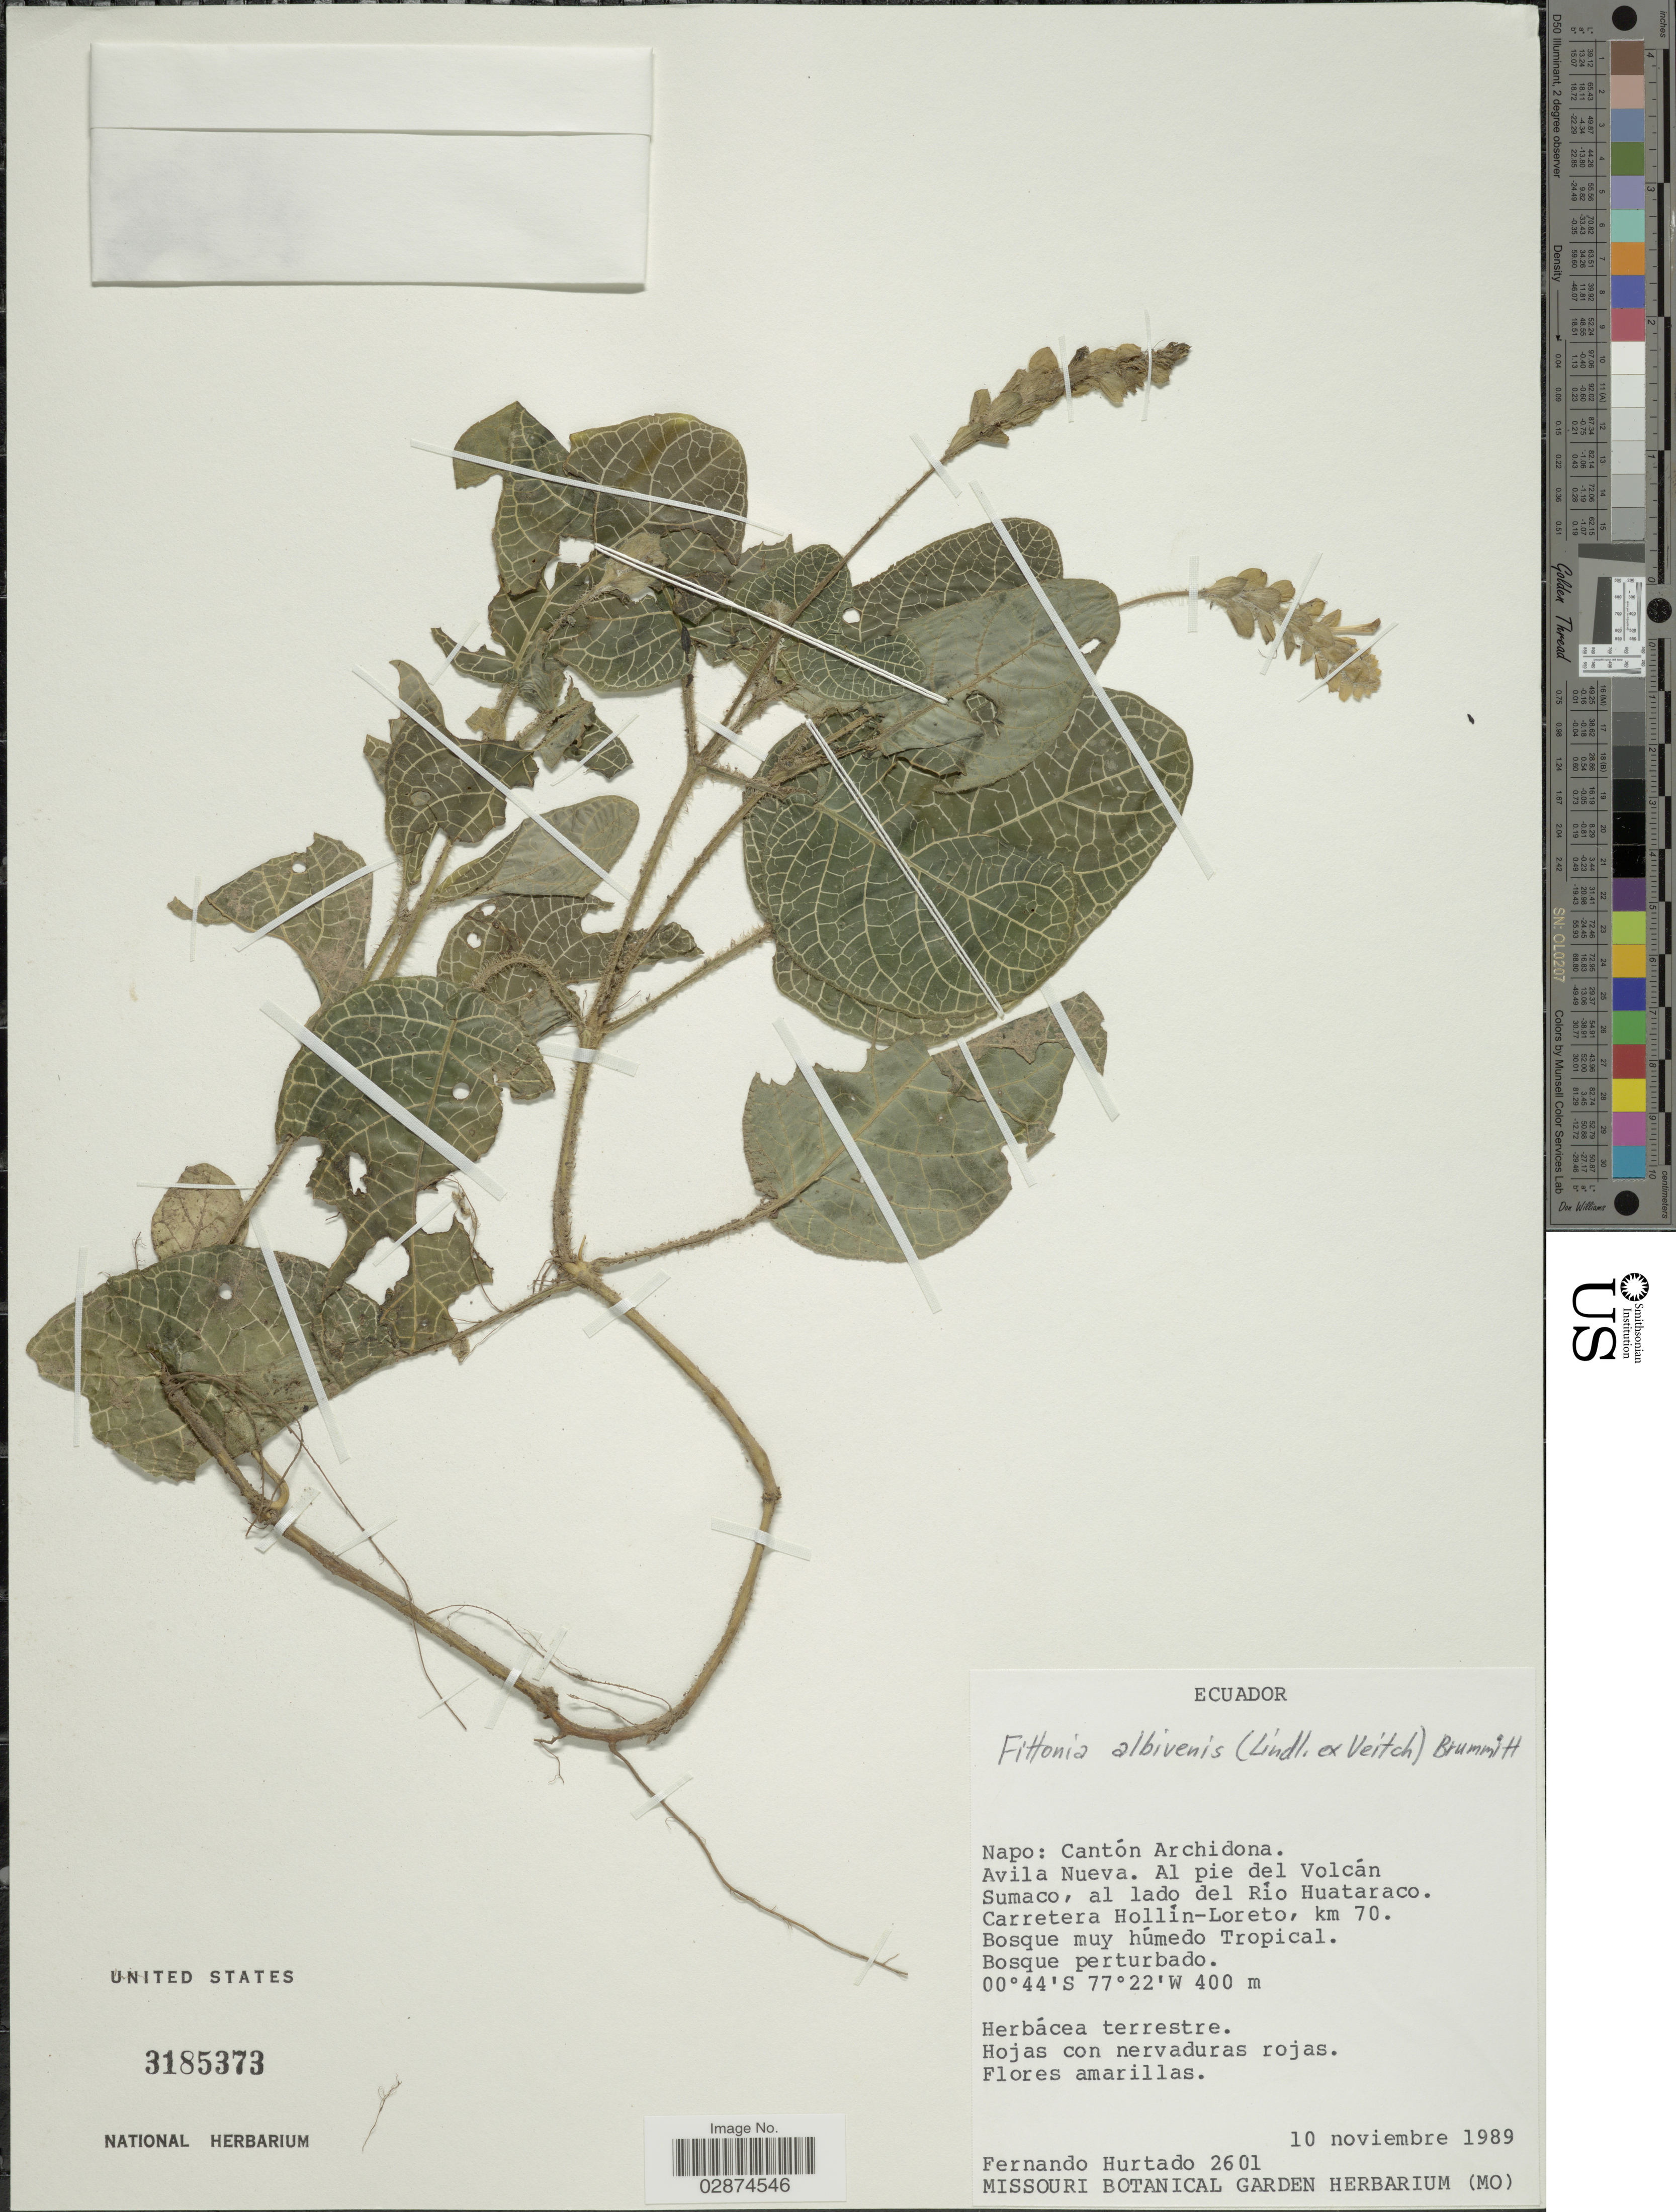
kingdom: Plantae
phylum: Tracheophyta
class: Magnoliopsida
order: Lamiales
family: Acanthaceae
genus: Fittonia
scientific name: Fittonia albivenis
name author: (Lindl. ex Veitch) Brummitt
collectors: F. Hurtado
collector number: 2601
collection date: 1989-11-10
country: Ecuador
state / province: Napo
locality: Cantón Archidona. Avila Nueva. Al pie del Volcán. Sumaco, al lado del Río Huataraco. Carretera Hollin-Loreto, km 70.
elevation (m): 400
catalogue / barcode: US 3185373